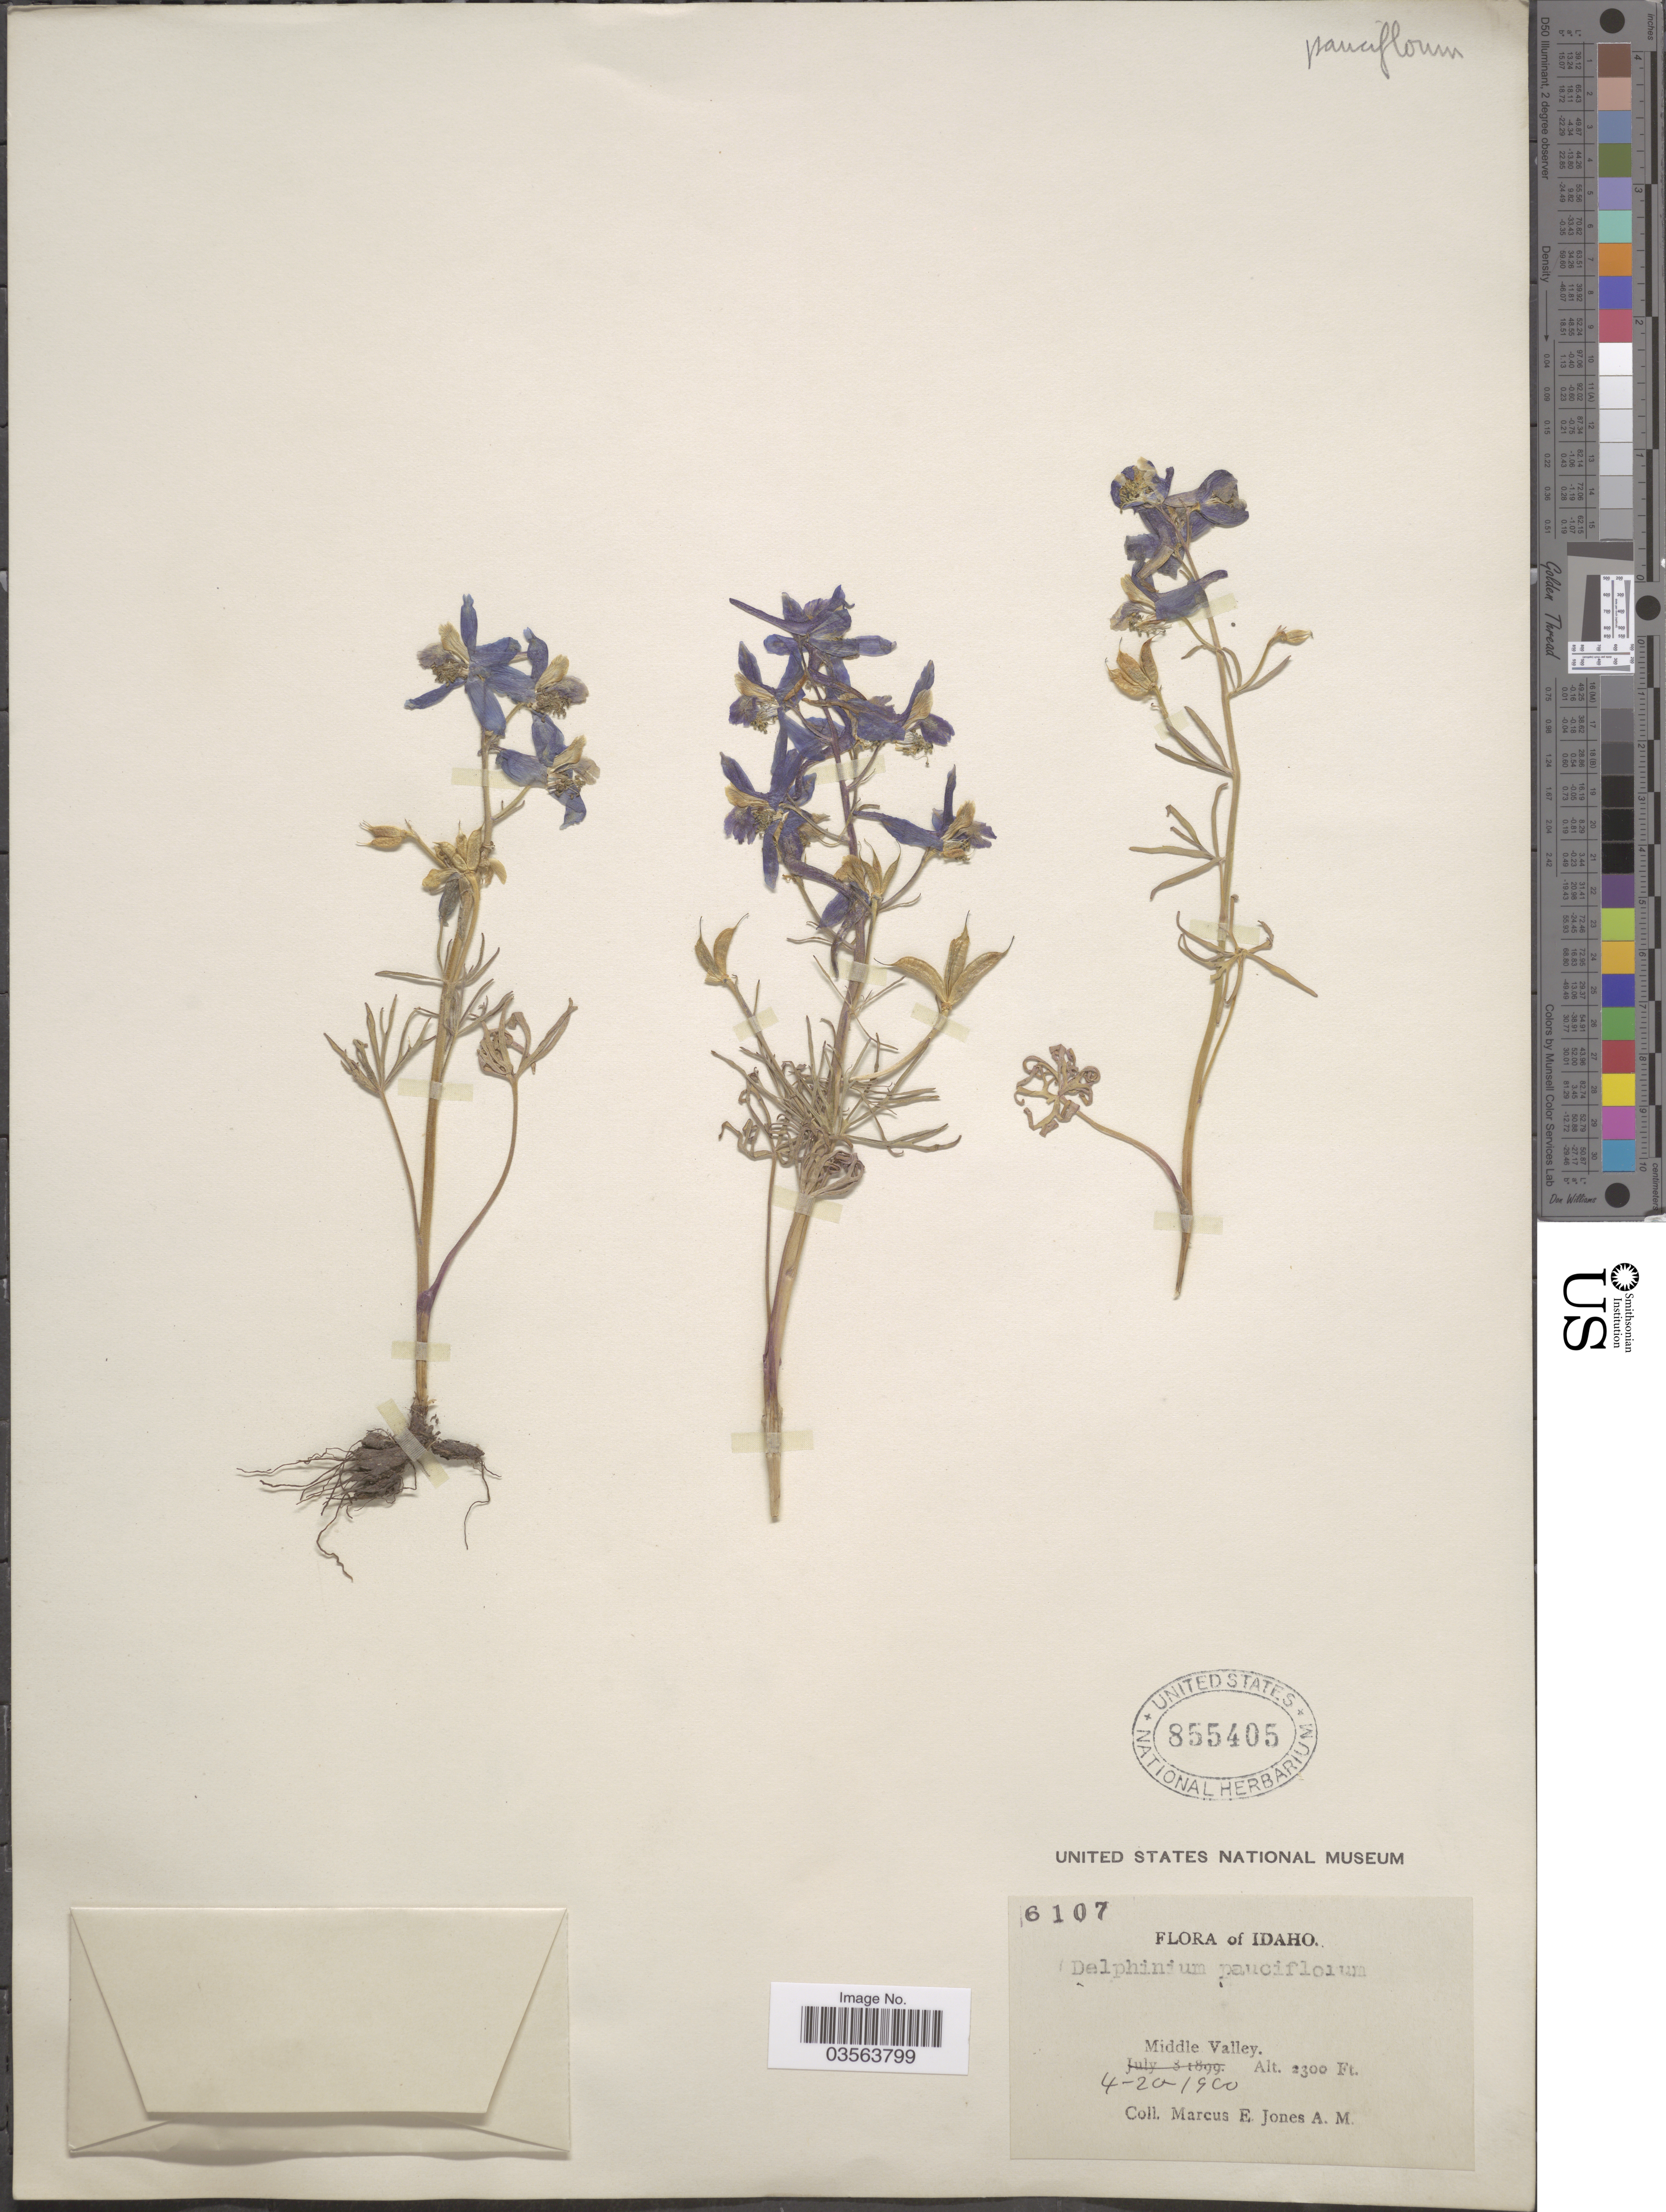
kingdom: Plantae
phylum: Tracheophyta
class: Magnoliopsida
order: Ranunculales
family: Ranunculaceae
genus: Delphinium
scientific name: Delphinium nuttallianum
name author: E. Pritz. ex Walpers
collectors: M. E. Jones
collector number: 6107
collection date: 1900-04-20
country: United States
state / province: Idaho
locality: Middle Valley.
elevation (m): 701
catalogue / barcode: US 855405